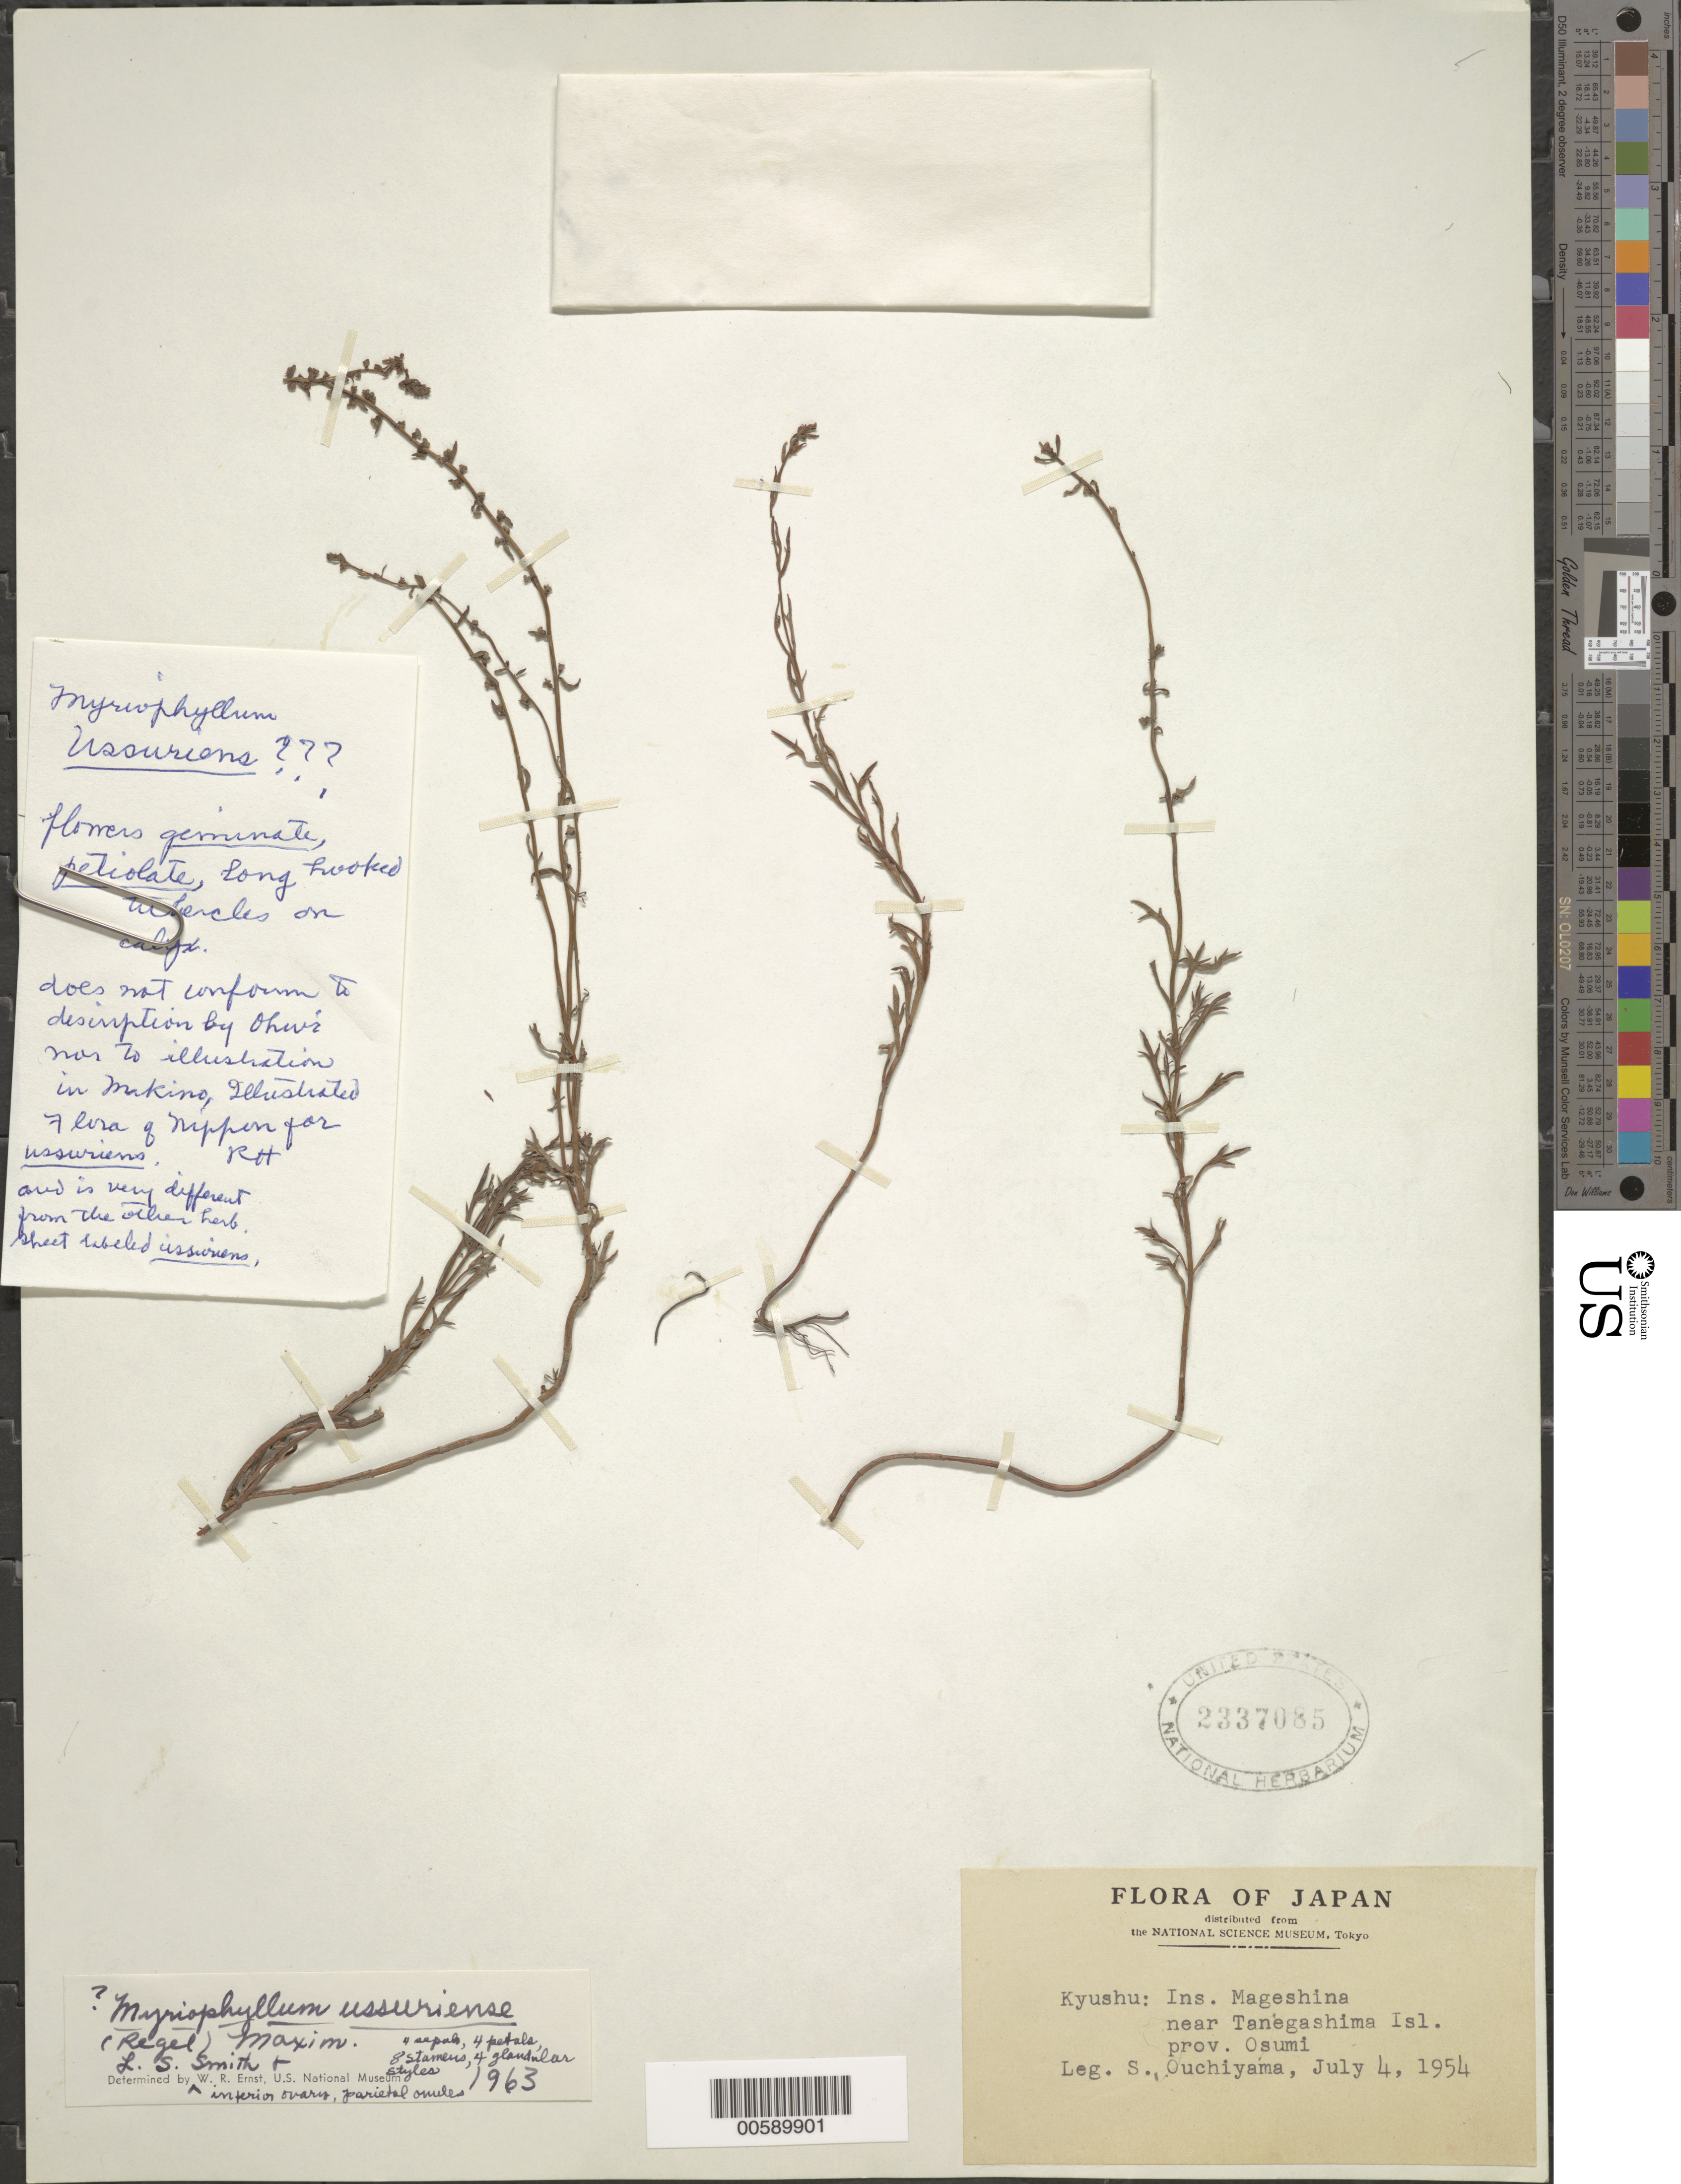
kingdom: Plantae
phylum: Tracheophyta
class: Magnoliopsida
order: Saxifragales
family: Haloragaceae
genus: Myriophyllum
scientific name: Myriophyllum ussuriense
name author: Maxim.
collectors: S. Ouchiyama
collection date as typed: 04 Jul 1954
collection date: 1954-07-04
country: Japan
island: Kyushu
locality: Mageshina, near Tanegashima Isl., Osumi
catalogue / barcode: US 2337085